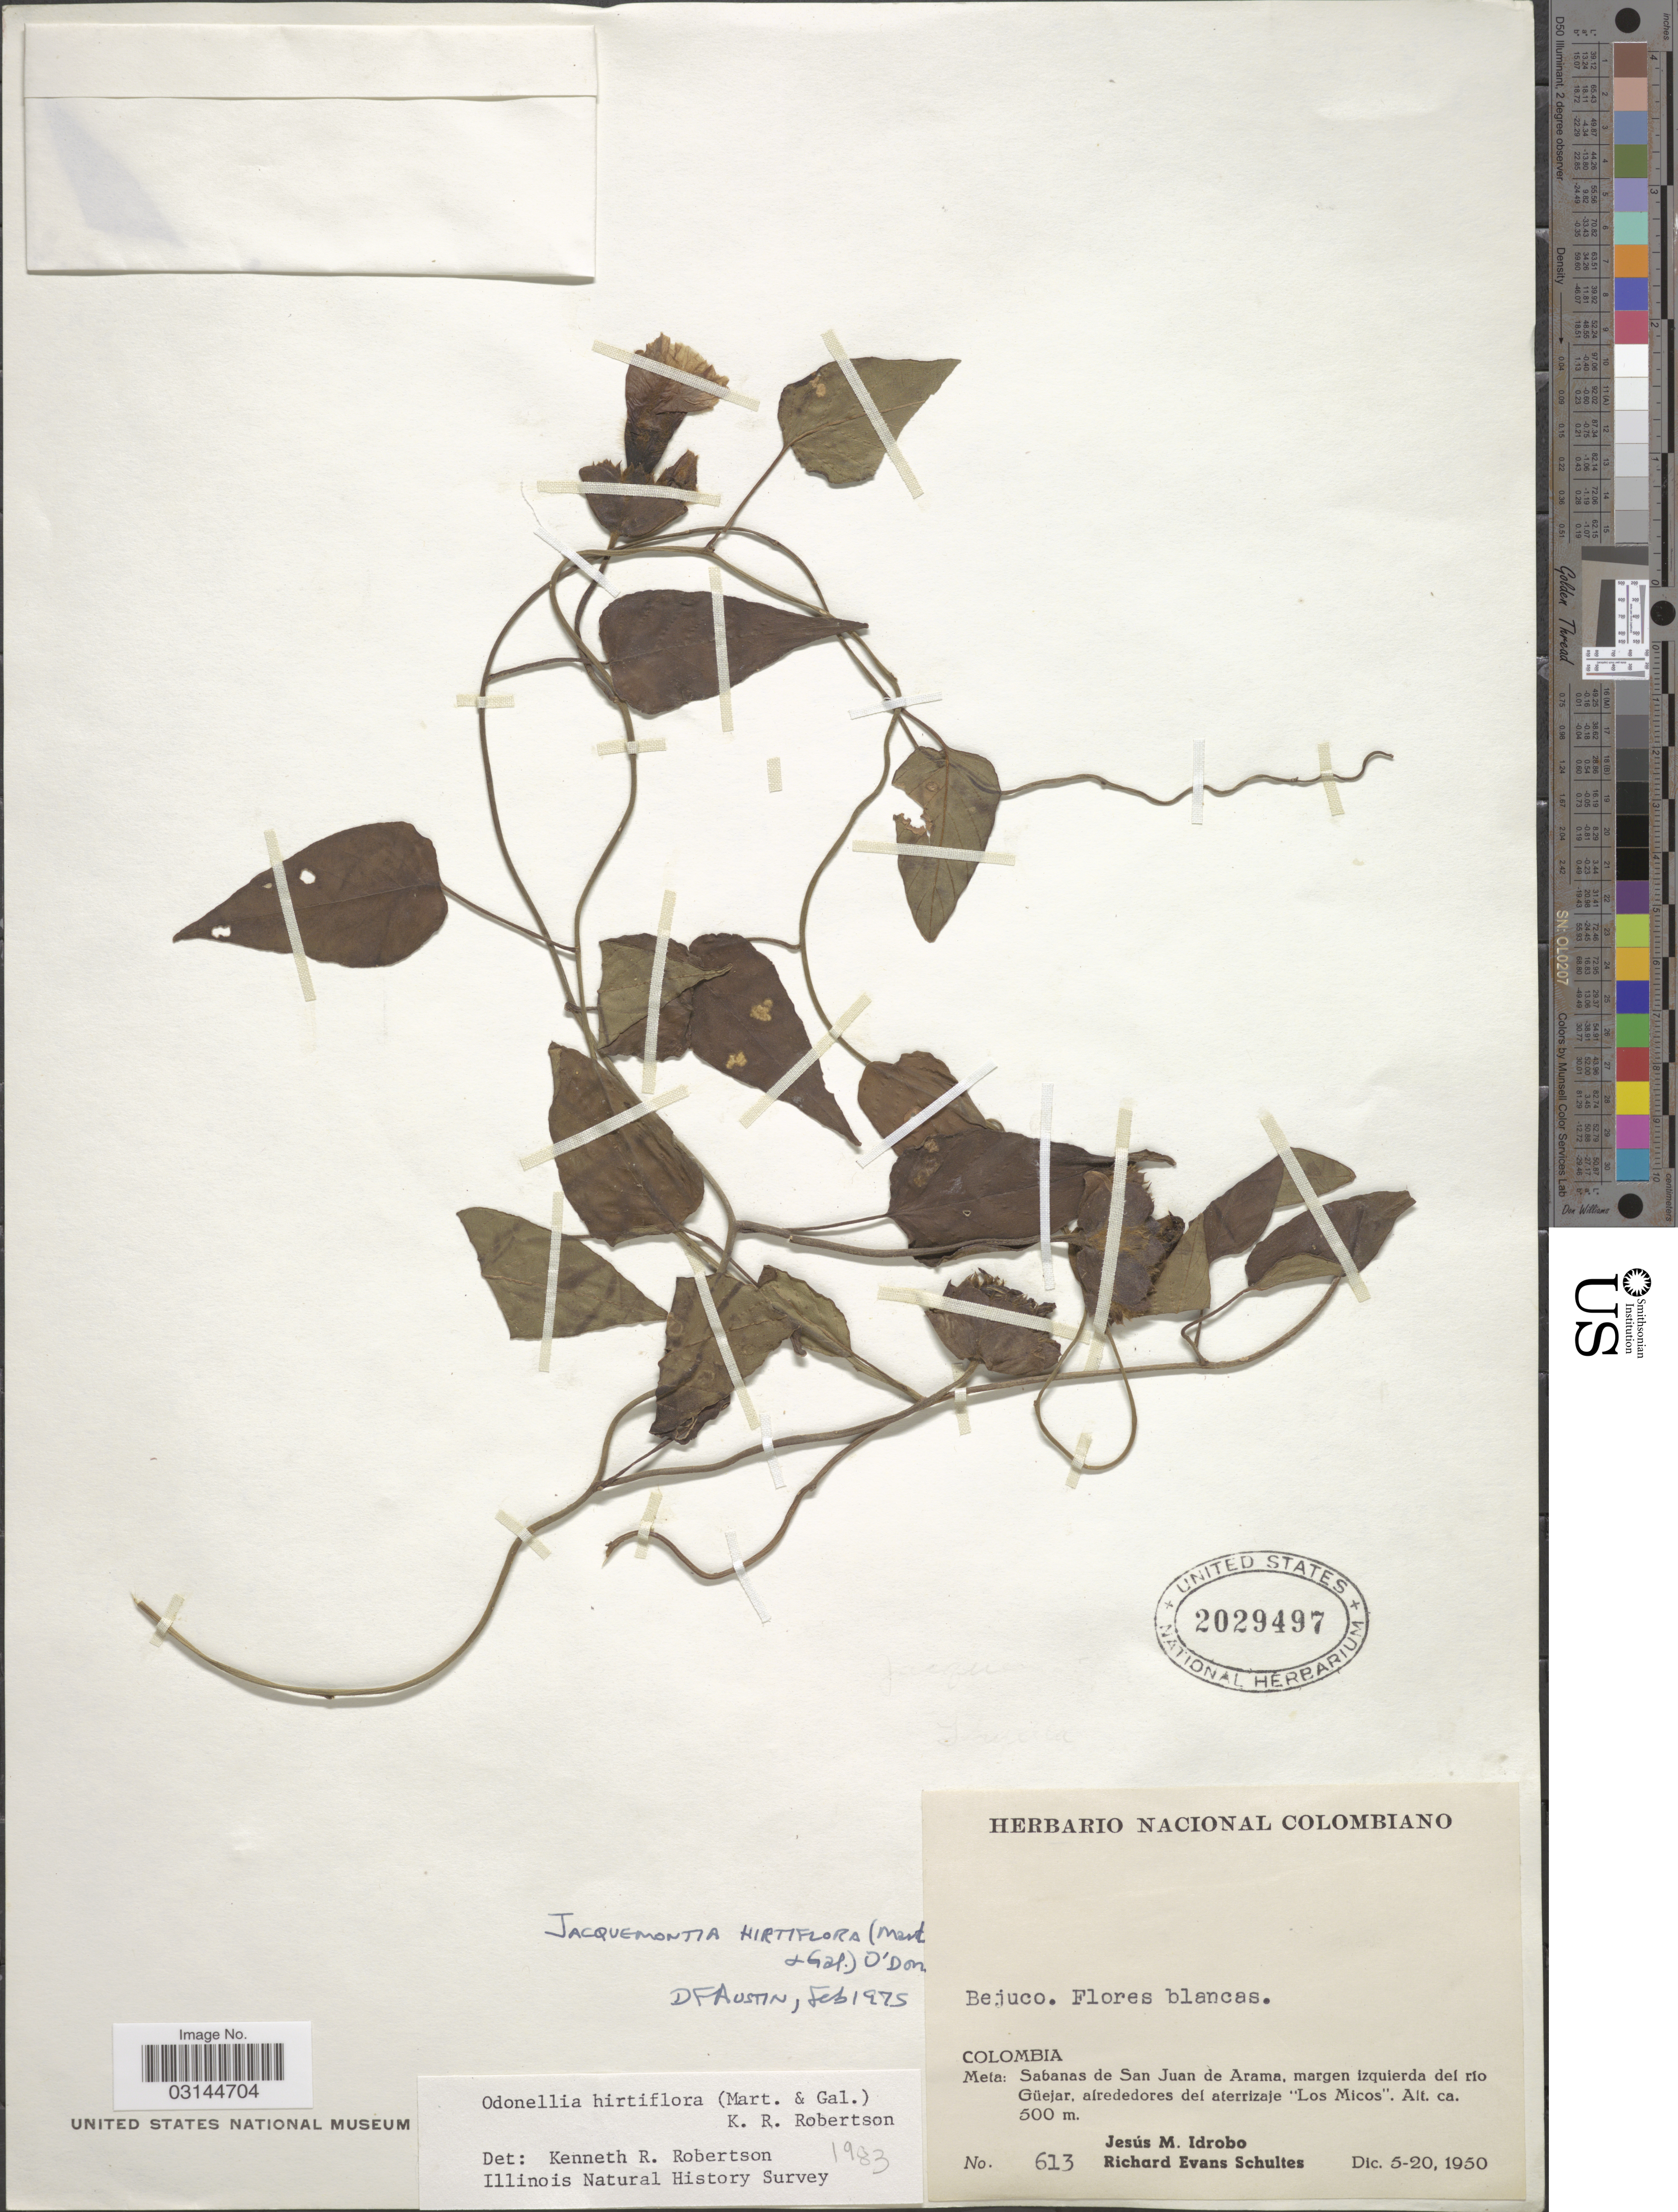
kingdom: Plantae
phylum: Tracheophyta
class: Magnoliopsida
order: Solanales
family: Convolvulaceae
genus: Odonellia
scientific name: Odonellia hirtiflora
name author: (M. Martens & Galeotti) K.R. Robertson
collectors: J. M. Idrobo & R. E. Schultes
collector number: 613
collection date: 1950-12-05/1950-12-20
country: Colombia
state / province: Meta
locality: Sabanas de San Juan de Arama, margen izquierda del río Güejar, alrededores del aterrizaje "Los Micos".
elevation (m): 500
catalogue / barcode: US 2029497